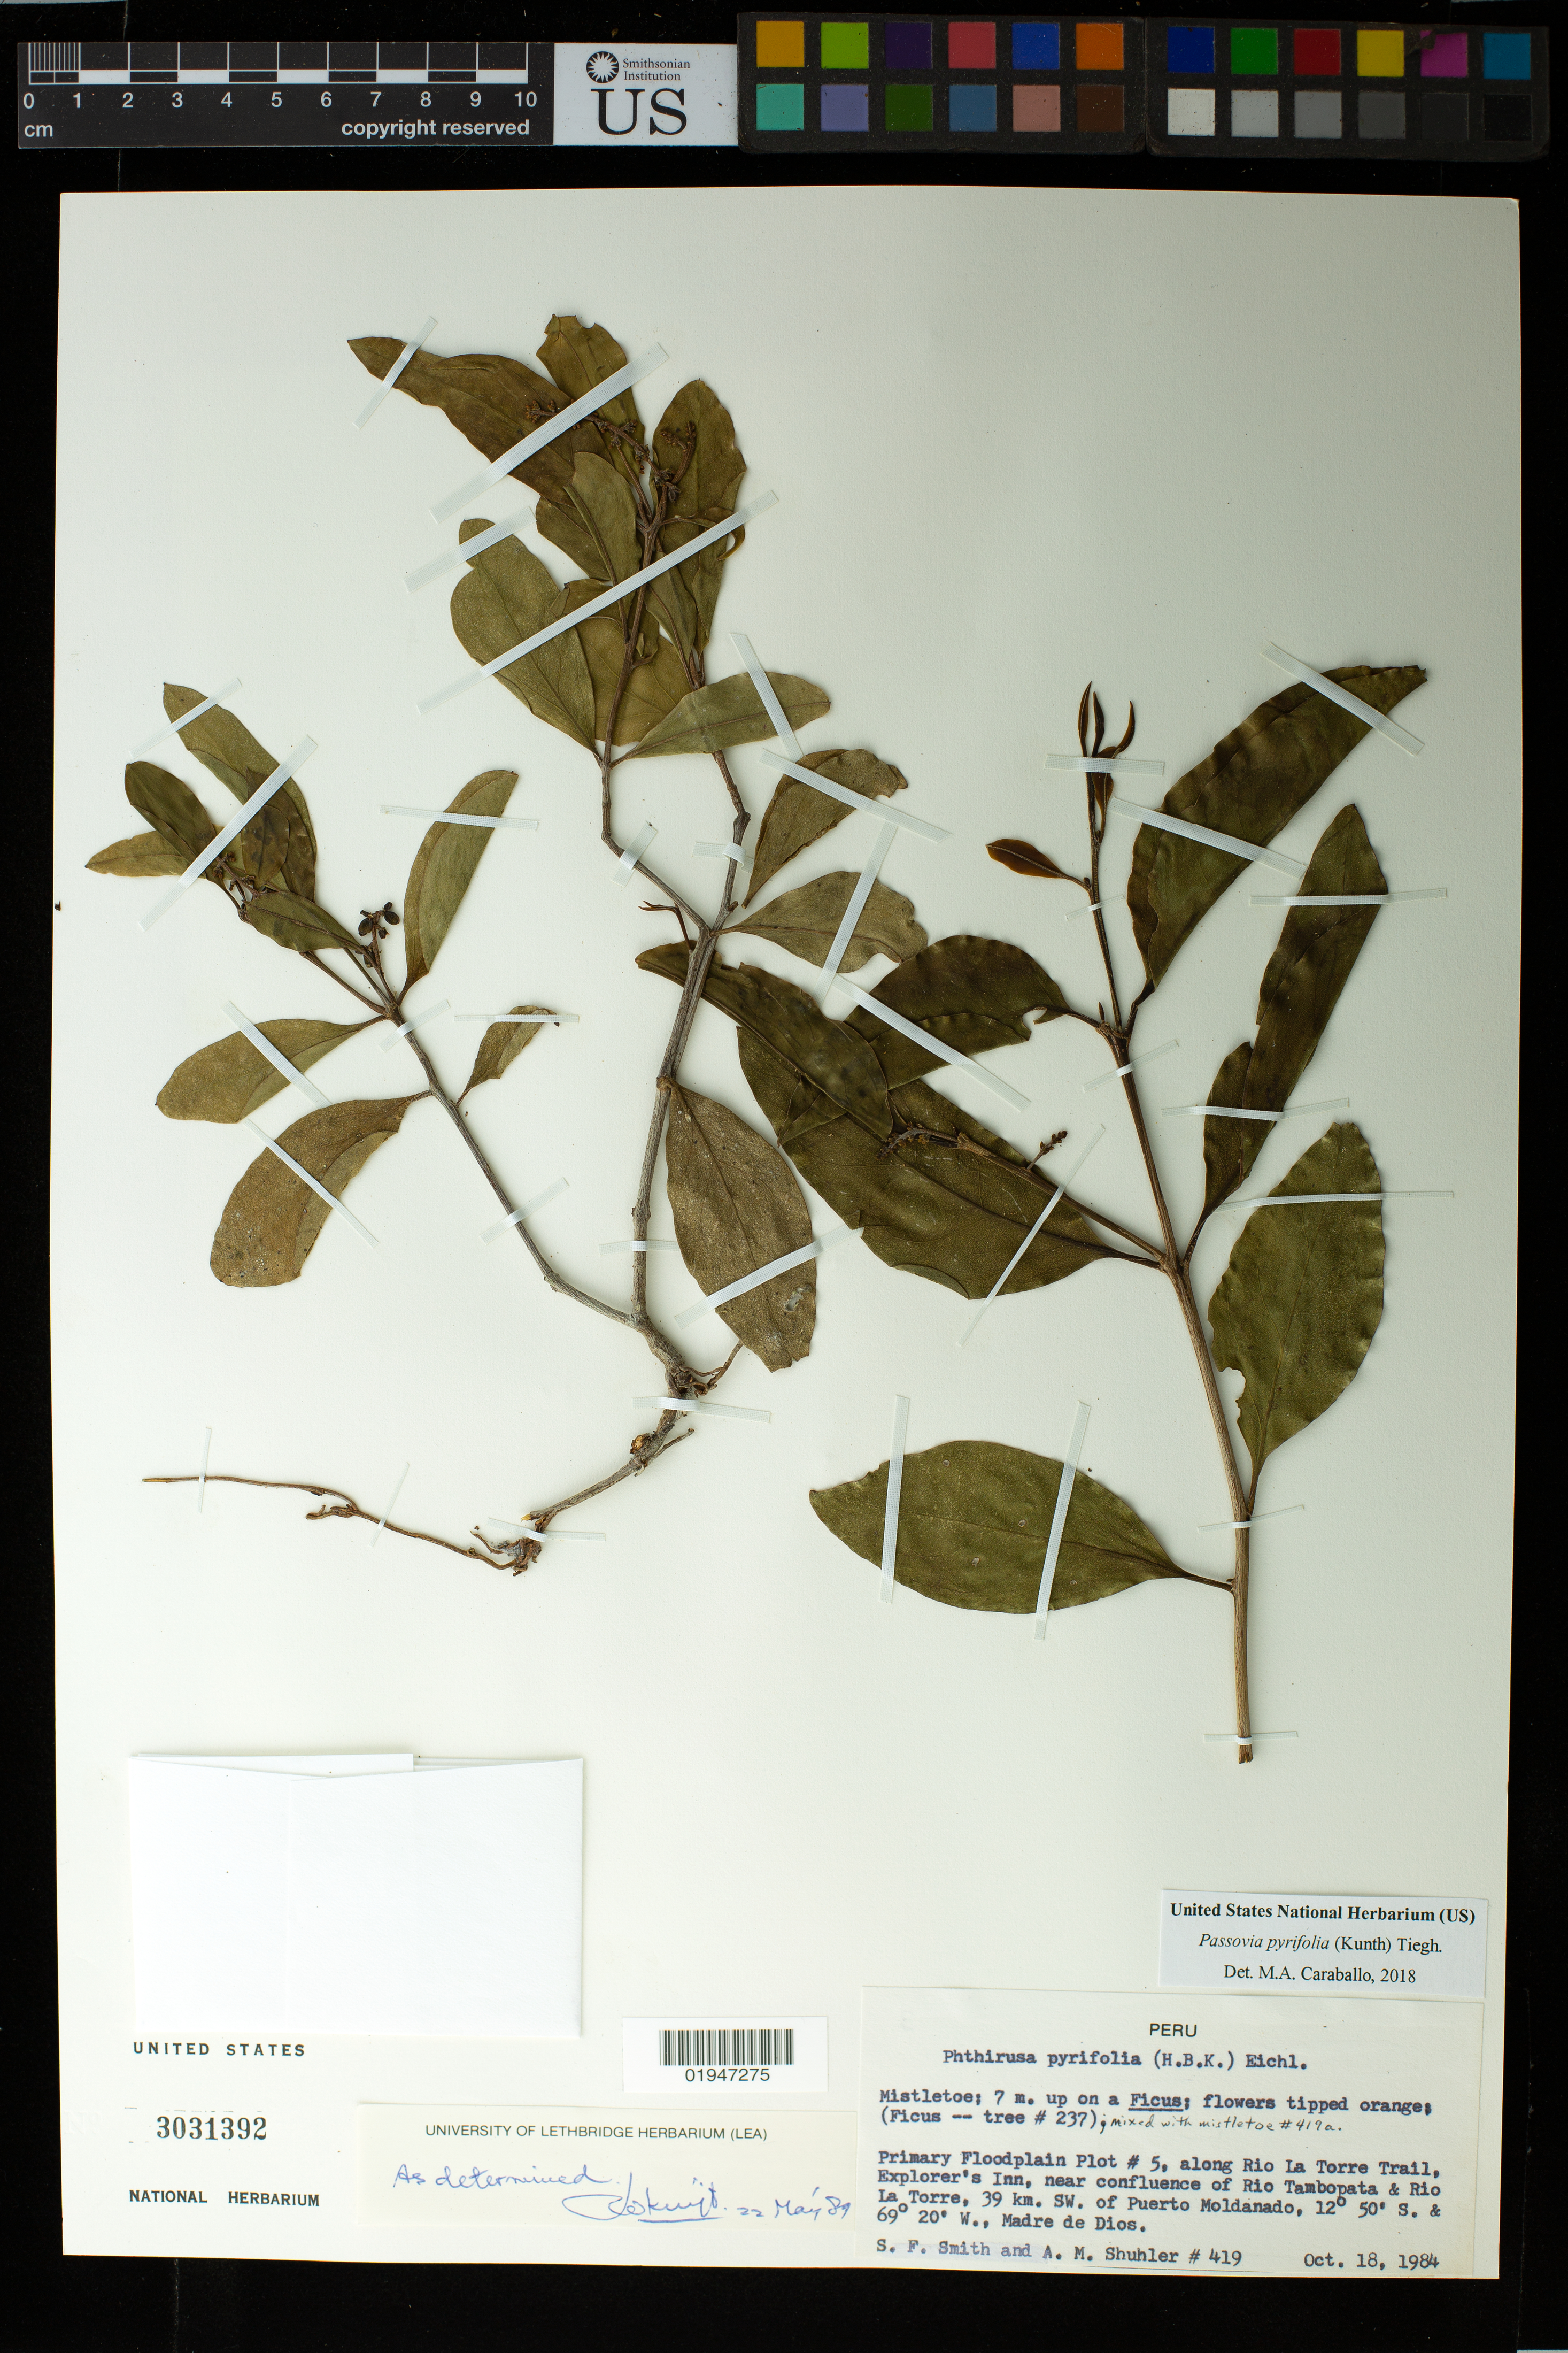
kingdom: Plantae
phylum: Tracheophyta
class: Magnoliopsida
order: Santalales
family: Loranthaceae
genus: Passovia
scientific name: Passovia pyrifolia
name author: (Kunth) Tiegh.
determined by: Caraballo-Ortiz, Marcos A., (MISS), University of Mississippi (UNITED STATES)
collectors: S.F. Smith & A. Shuhler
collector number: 419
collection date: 1984-10-18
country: Peru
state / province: Madre de Dios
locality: Plot # 5, along Rio La Torre Trail, Explorer's Inn, near confluence of Rio Tambopata and Rio La Torre, 39 km SW of Puerto Moldanado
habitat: Primary floodplain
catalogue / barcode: US 3031392